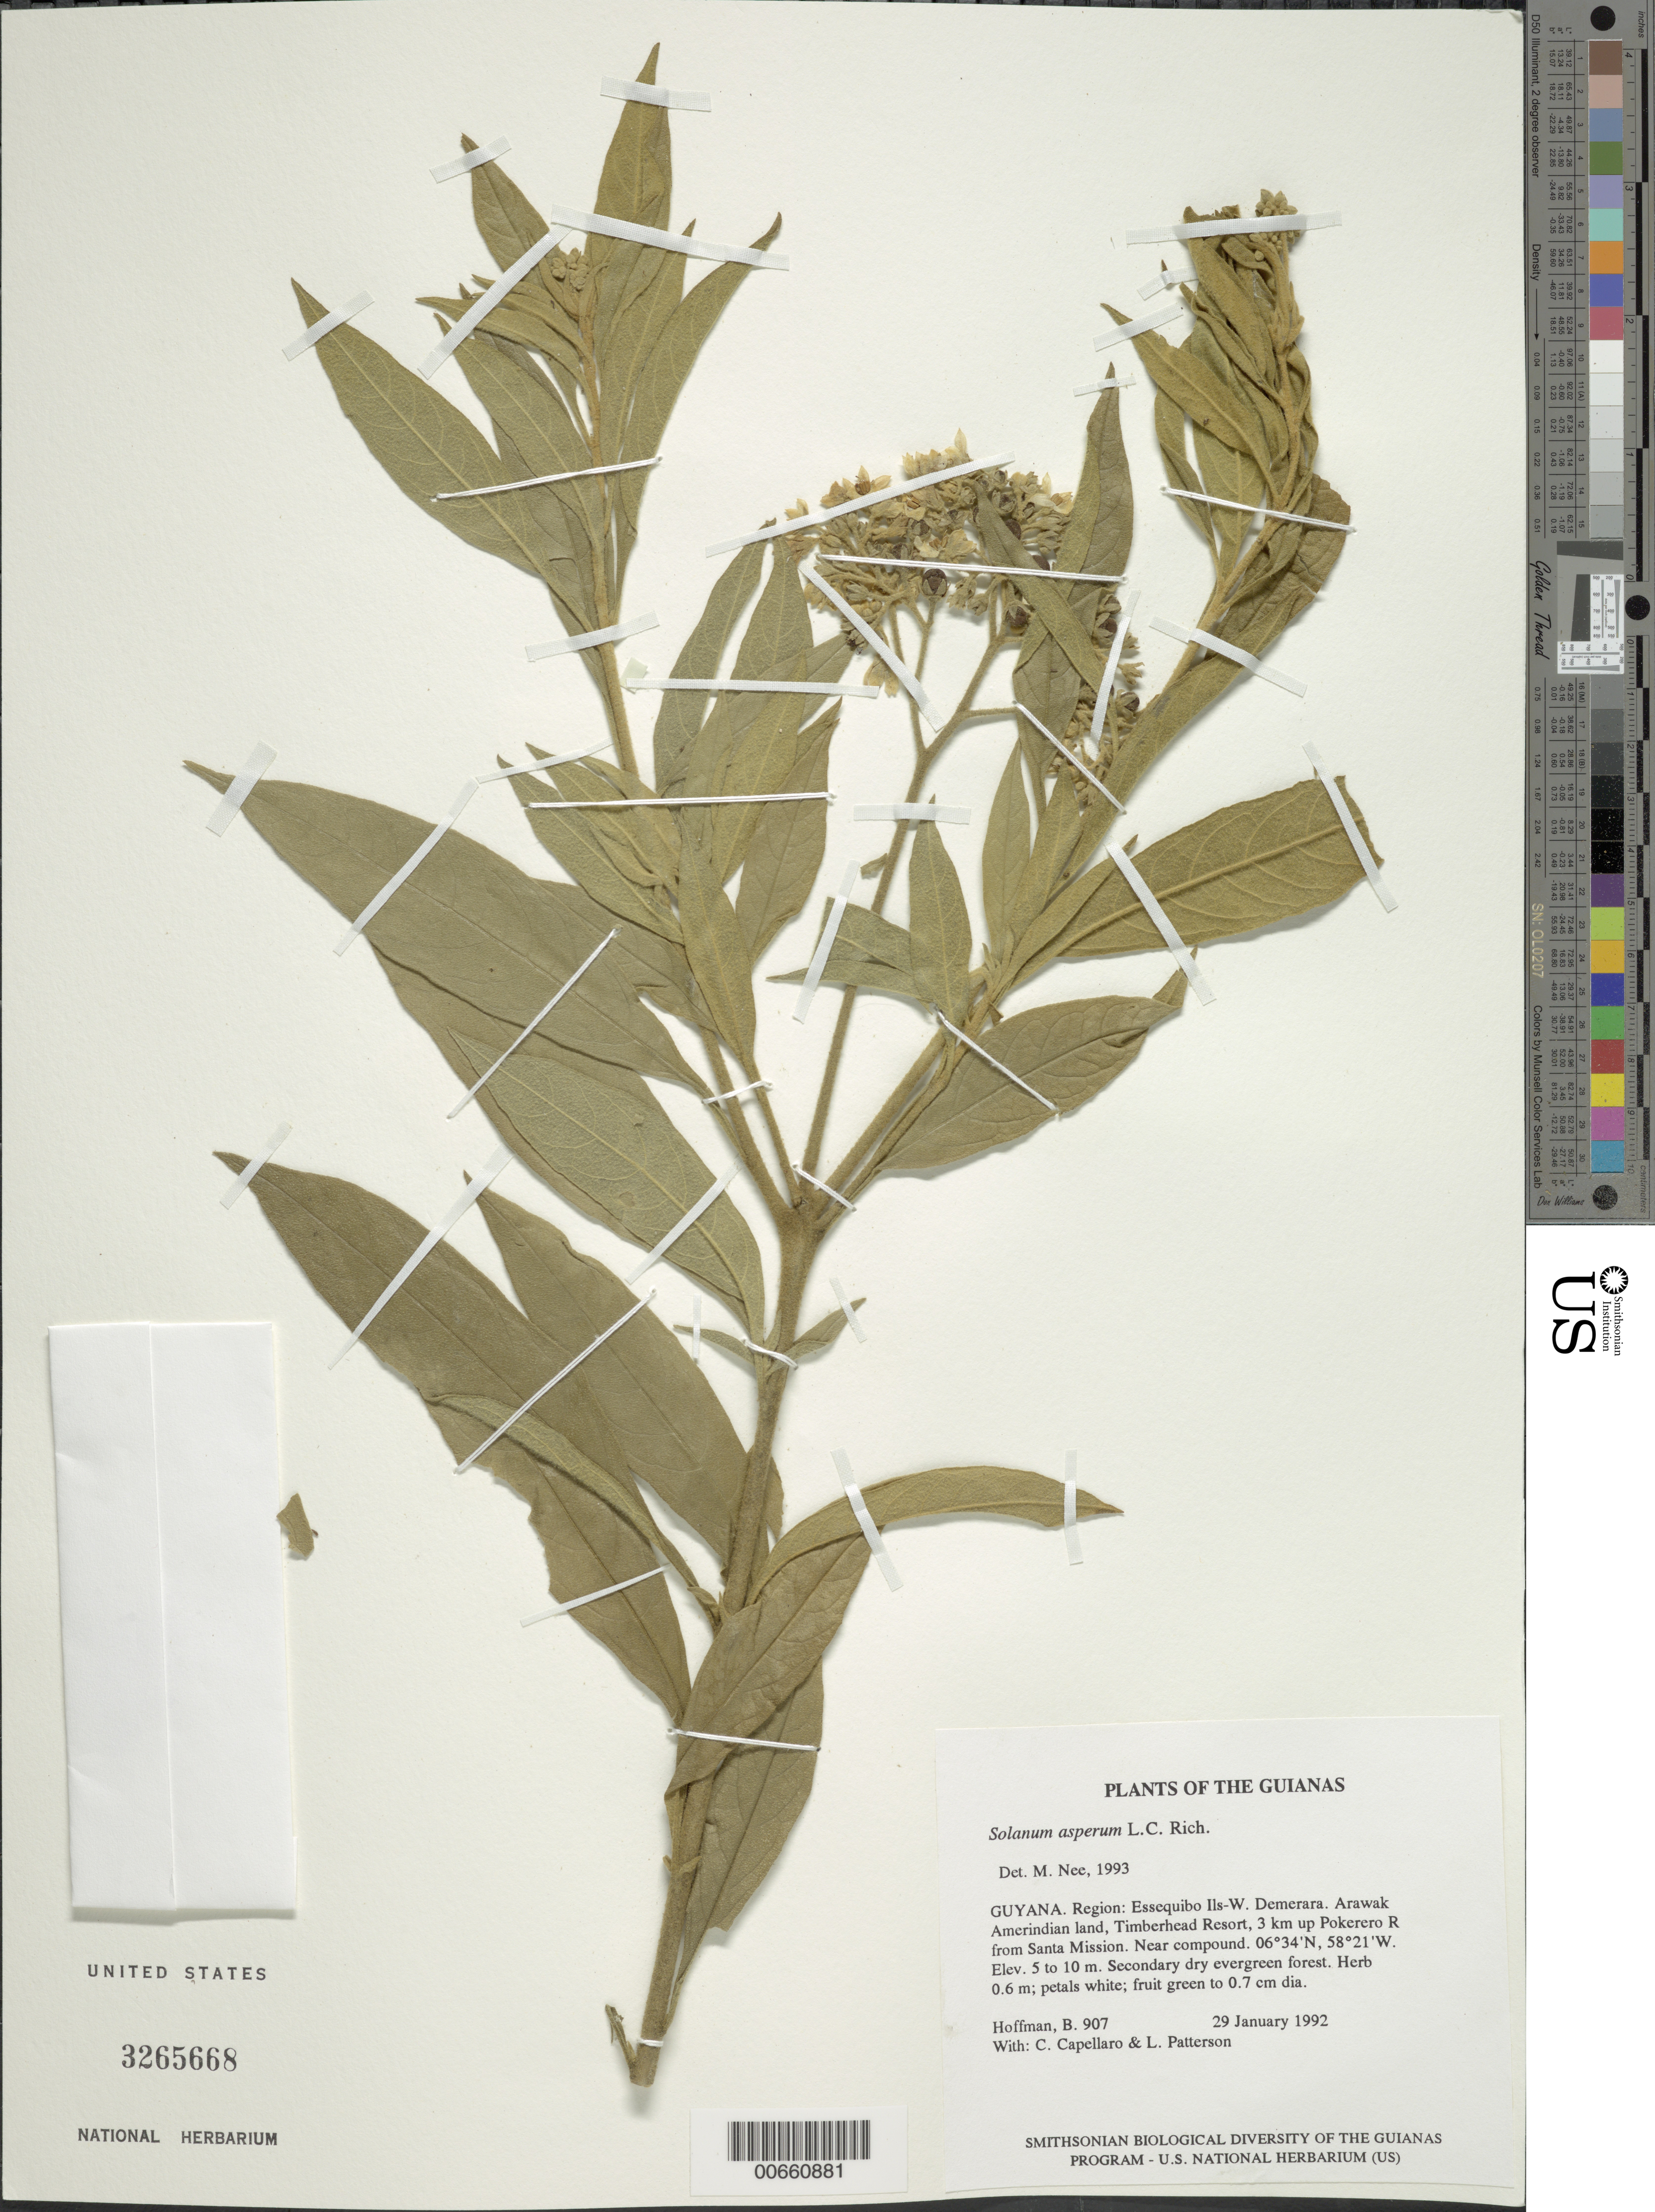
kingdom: Plantae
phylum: Tracheophyta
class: Magnoliopsida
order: Solanales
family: Solanaceae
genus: Solanum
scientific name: Solanum asperum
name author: Rich.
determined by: Nee, Michael H.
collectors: B. Hoffman, C. Patterson & L. Capellaro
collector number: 907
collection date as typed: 1 Jan 1992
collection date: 1992-01-01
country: Guyana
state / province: Essequibo Isl-W. Demerara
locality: Arawak Amerindian land, Timberhead Resort, 3 km up Pokerero River from Santa Mission. Near compound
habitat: Secondary dry evergreen forest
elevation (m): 5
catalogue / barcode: US 3265668